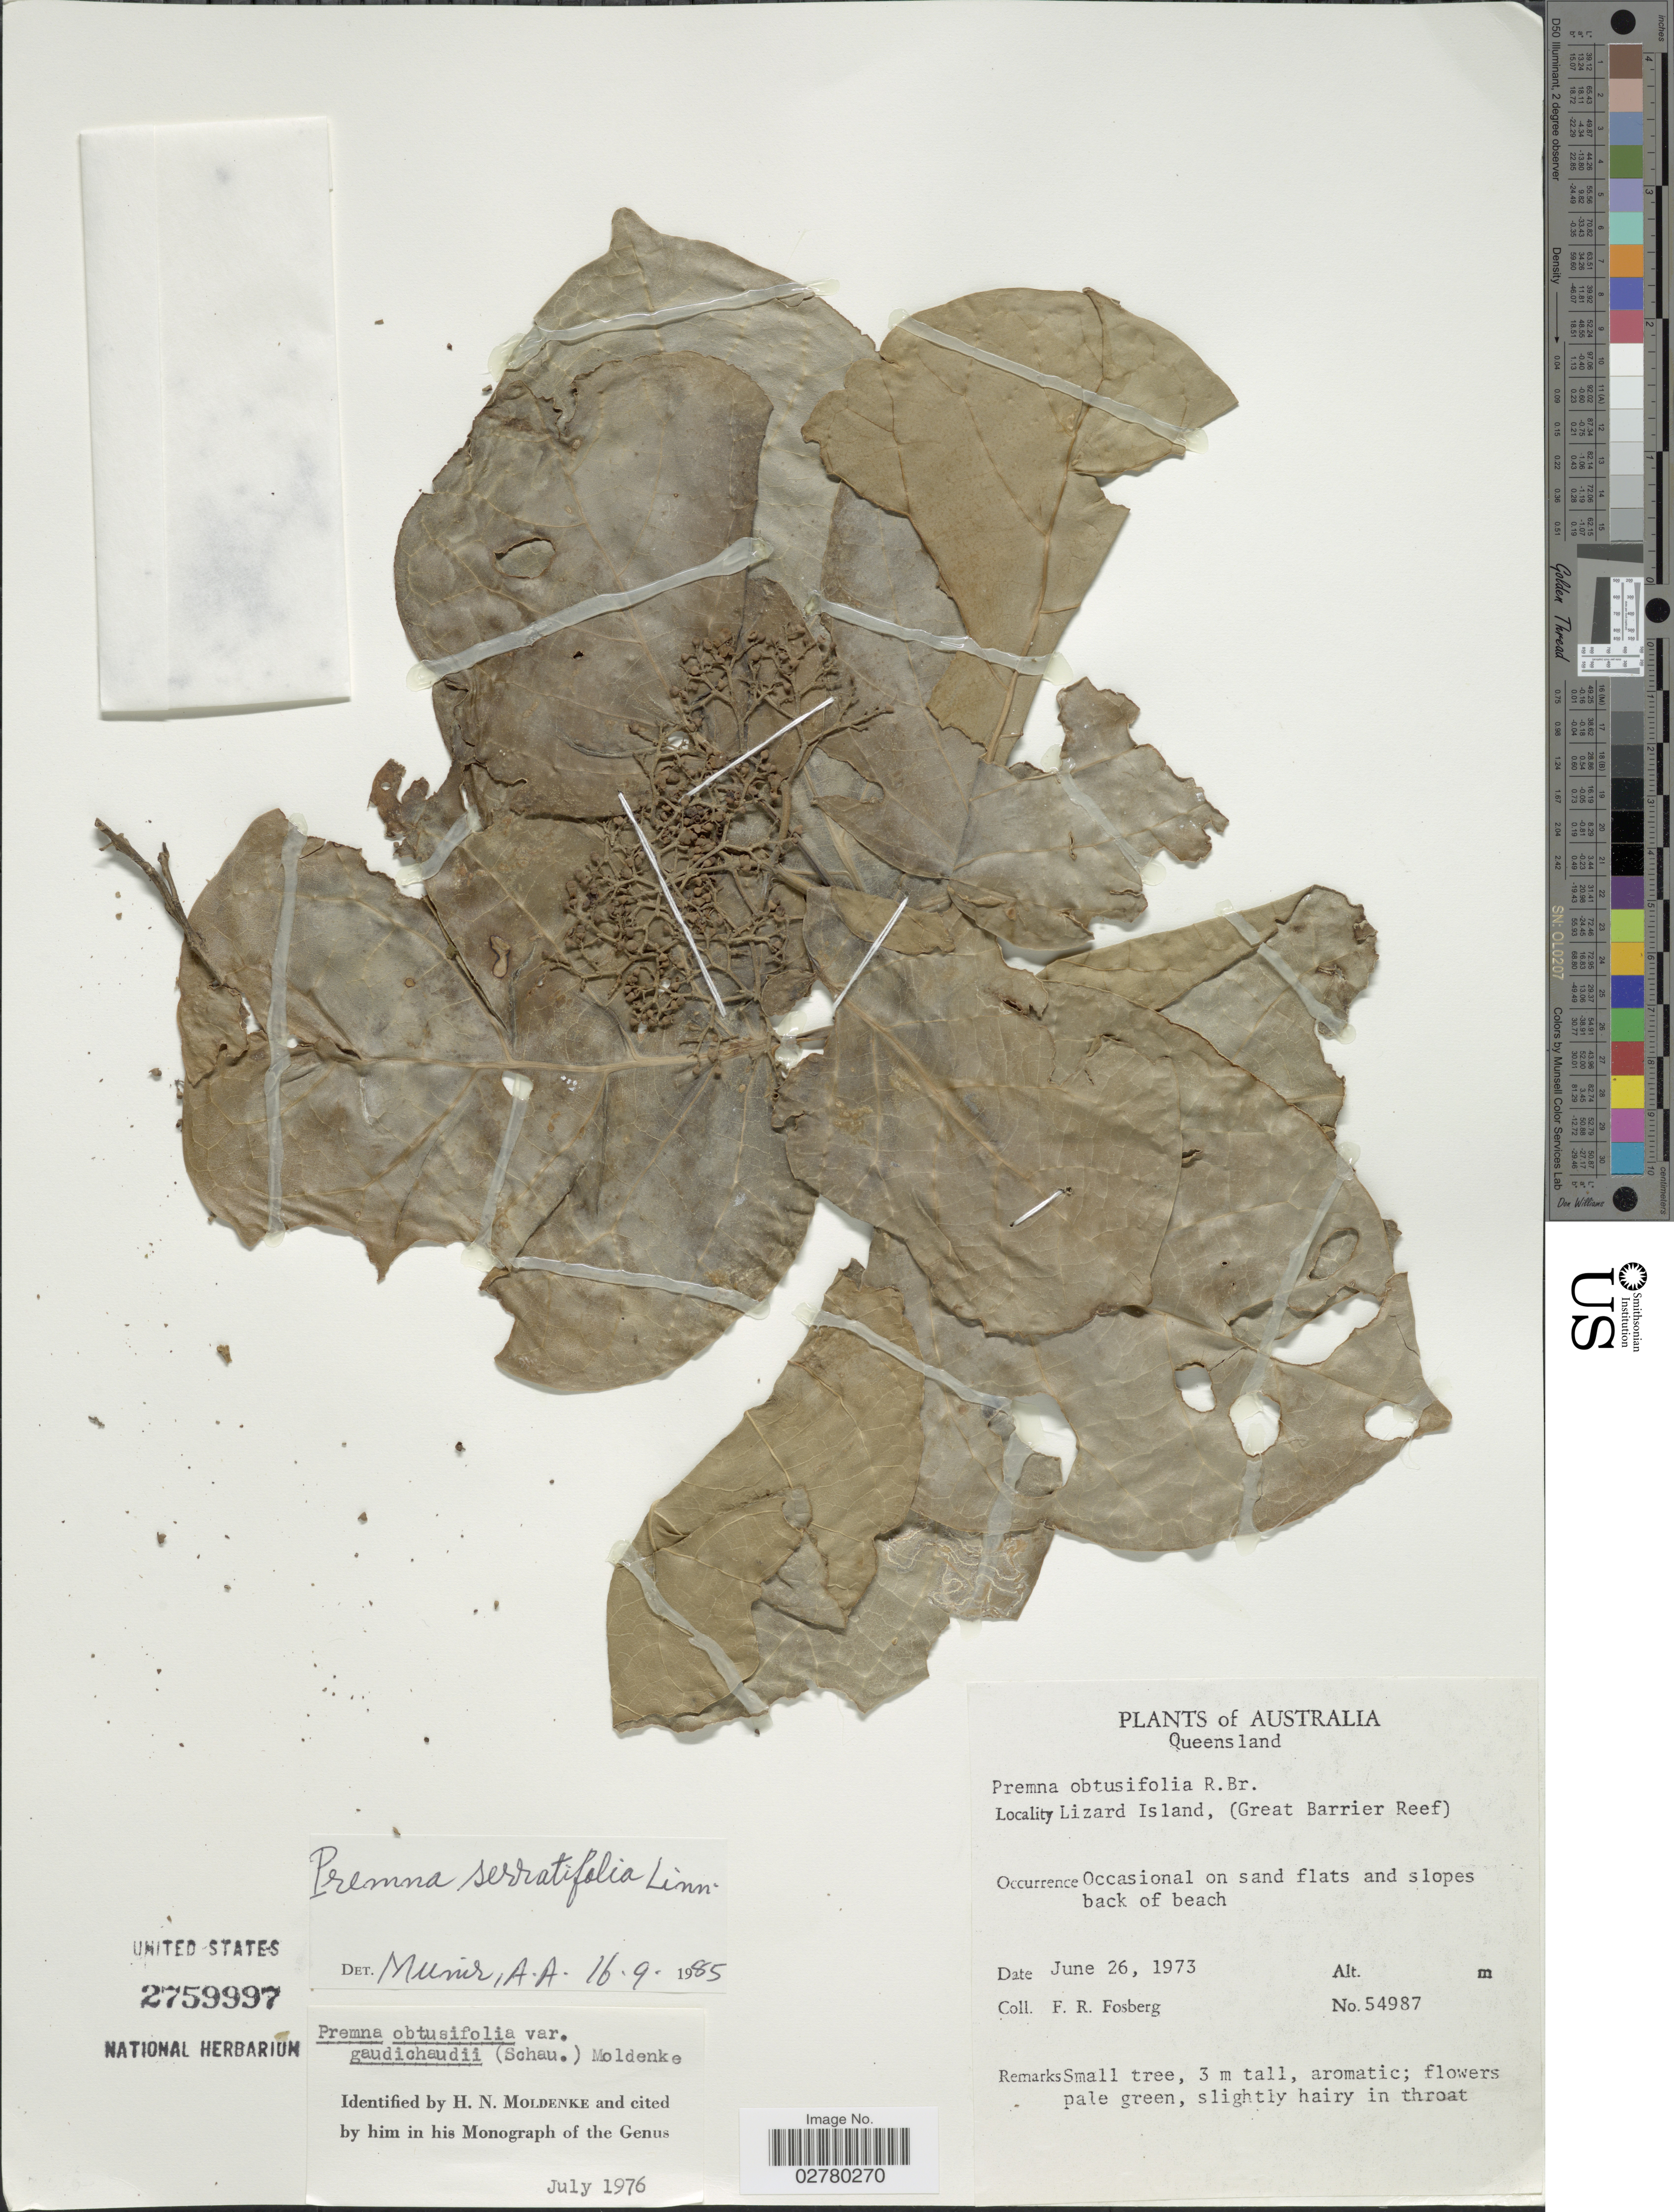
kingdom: Plantae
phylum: Tracheophyta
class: Magnoliopsida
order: Lamiales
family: Lamiaceae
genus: Premna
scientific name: Premna serratifolia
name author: L.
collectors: F. R. Fosberg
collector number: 54987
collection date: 1973-06-26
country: Australia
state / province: Queensland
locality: Lizard Island, (Great Barrier Reef).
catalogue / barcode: US 2759997